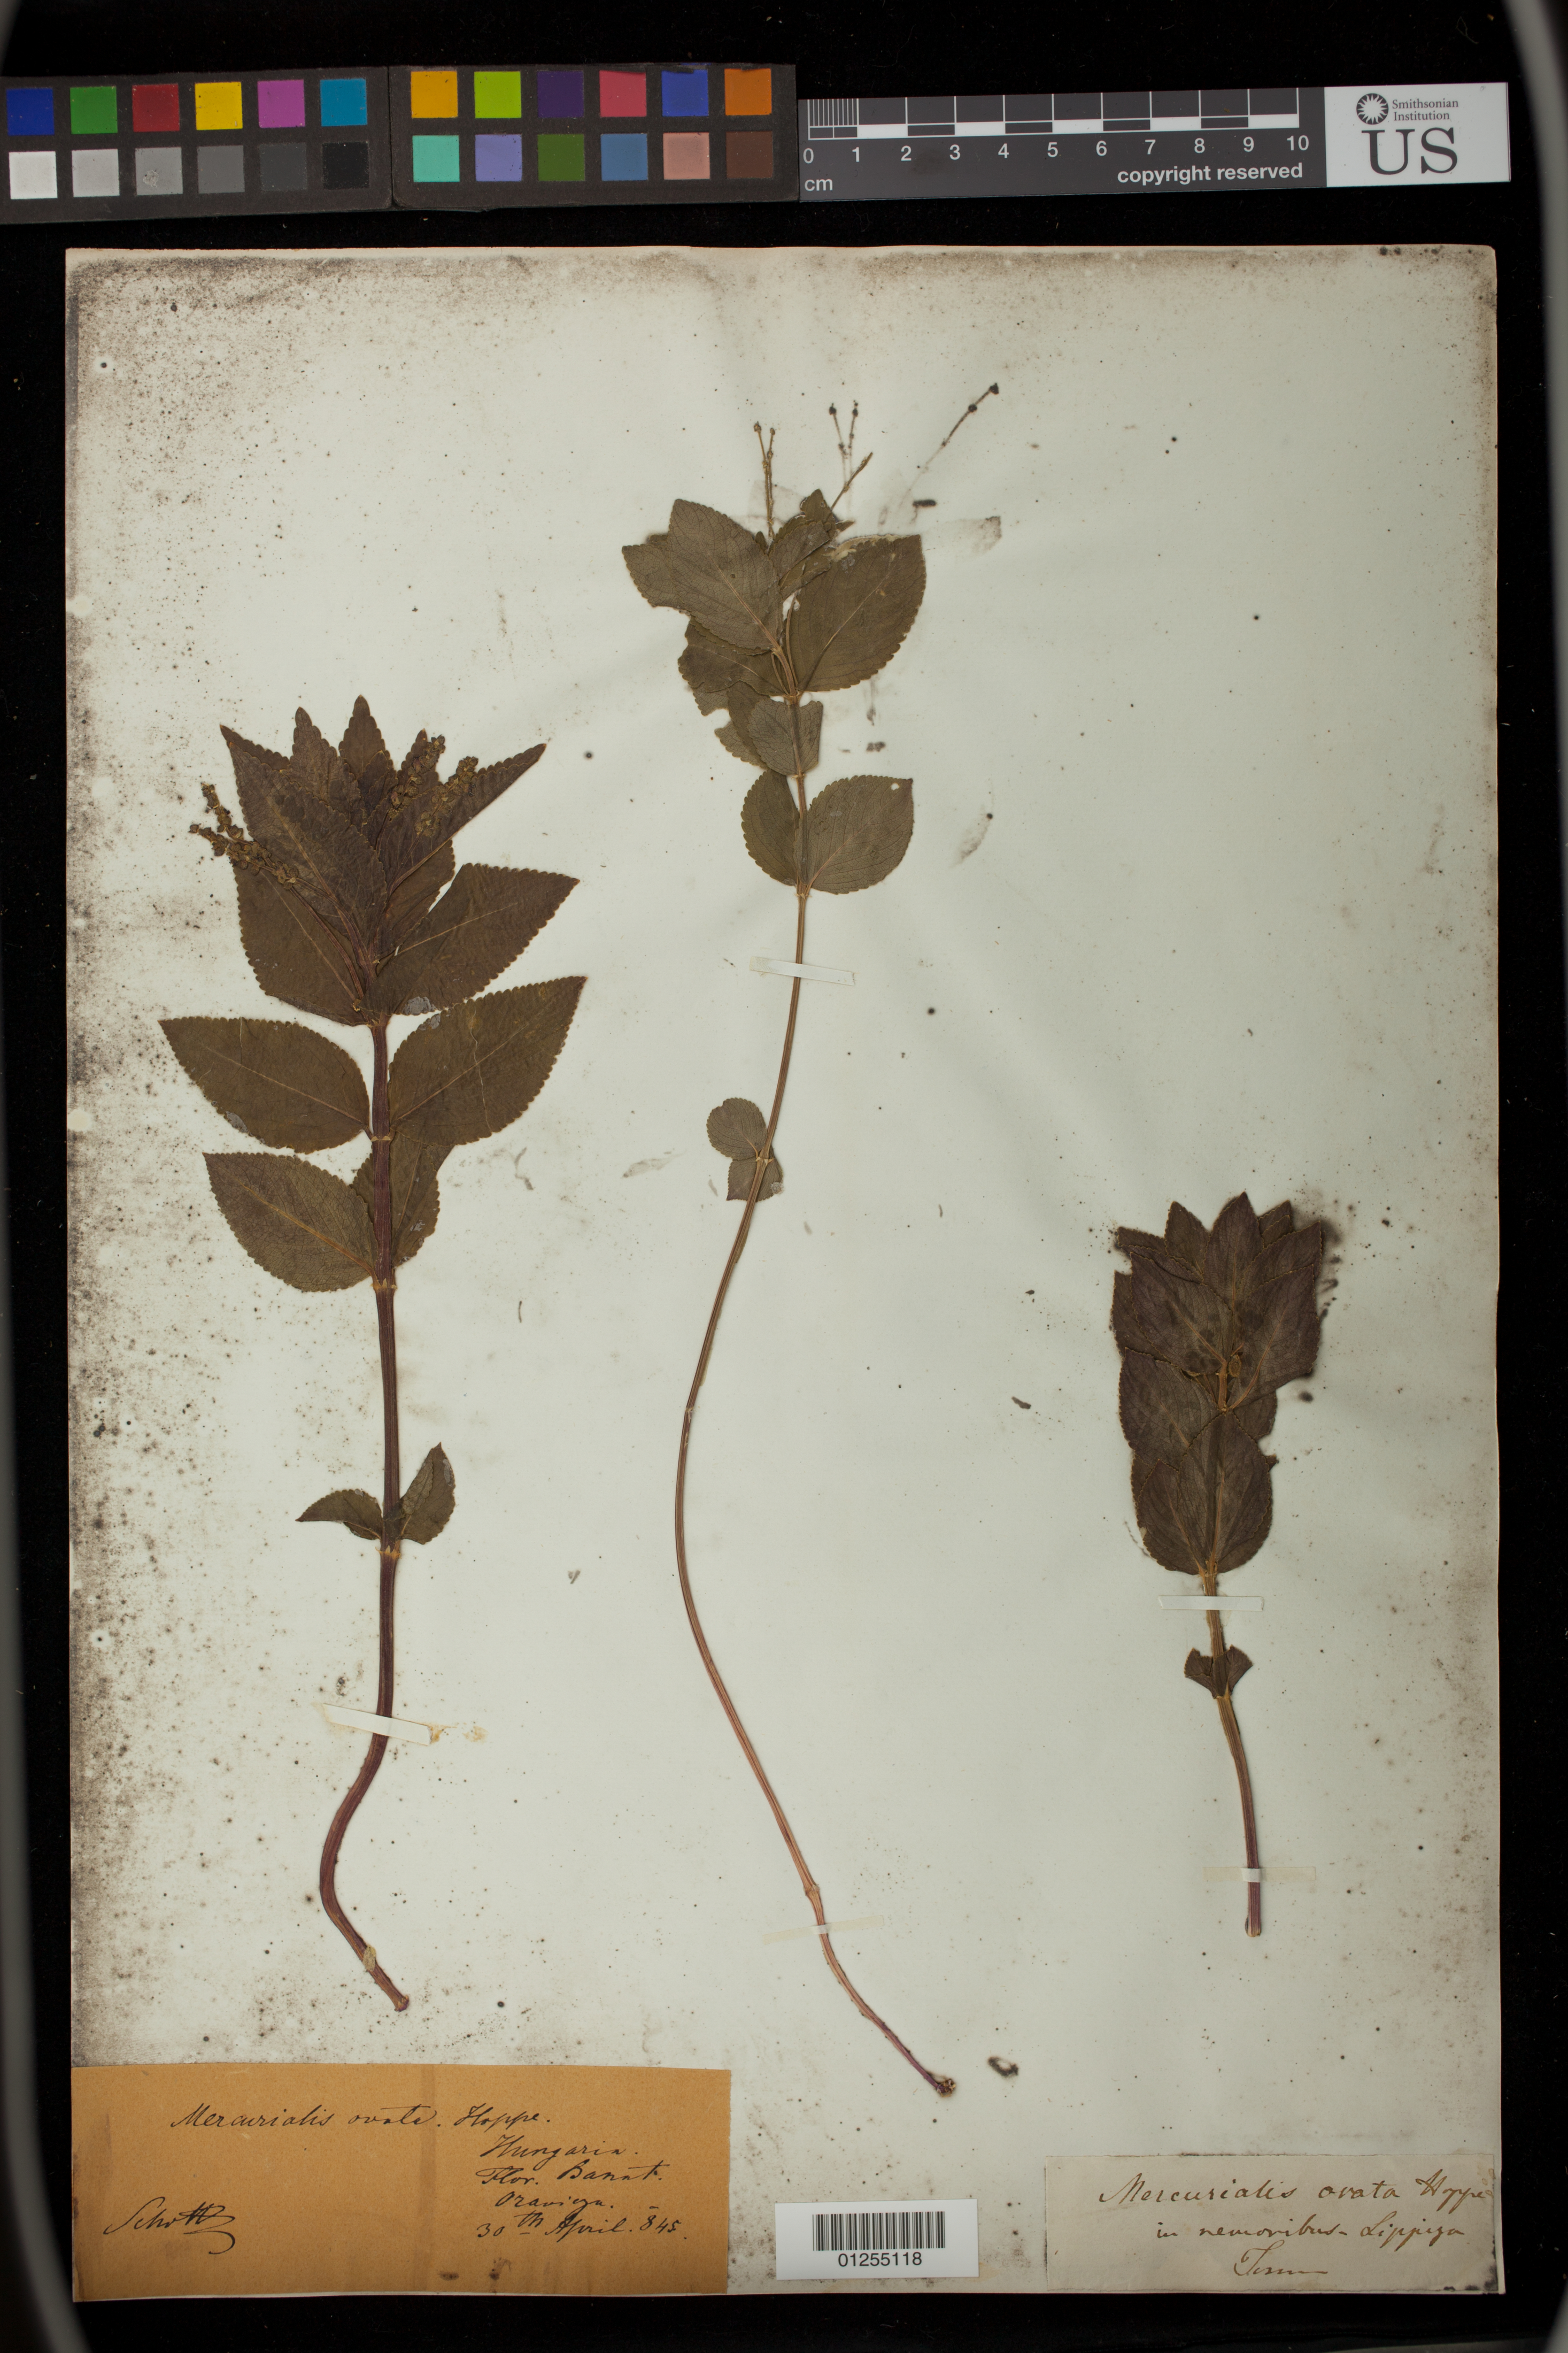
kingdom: Plantae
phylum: Tracheophyta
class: Magnoliopsida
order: Malpighiales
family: Euphorbiaceae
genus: Mercurialis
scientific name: Mercurialis ovata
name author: Sternb. & Hoppe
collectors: Schott, --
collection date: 1845-04-30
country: Hungary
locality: Banat,